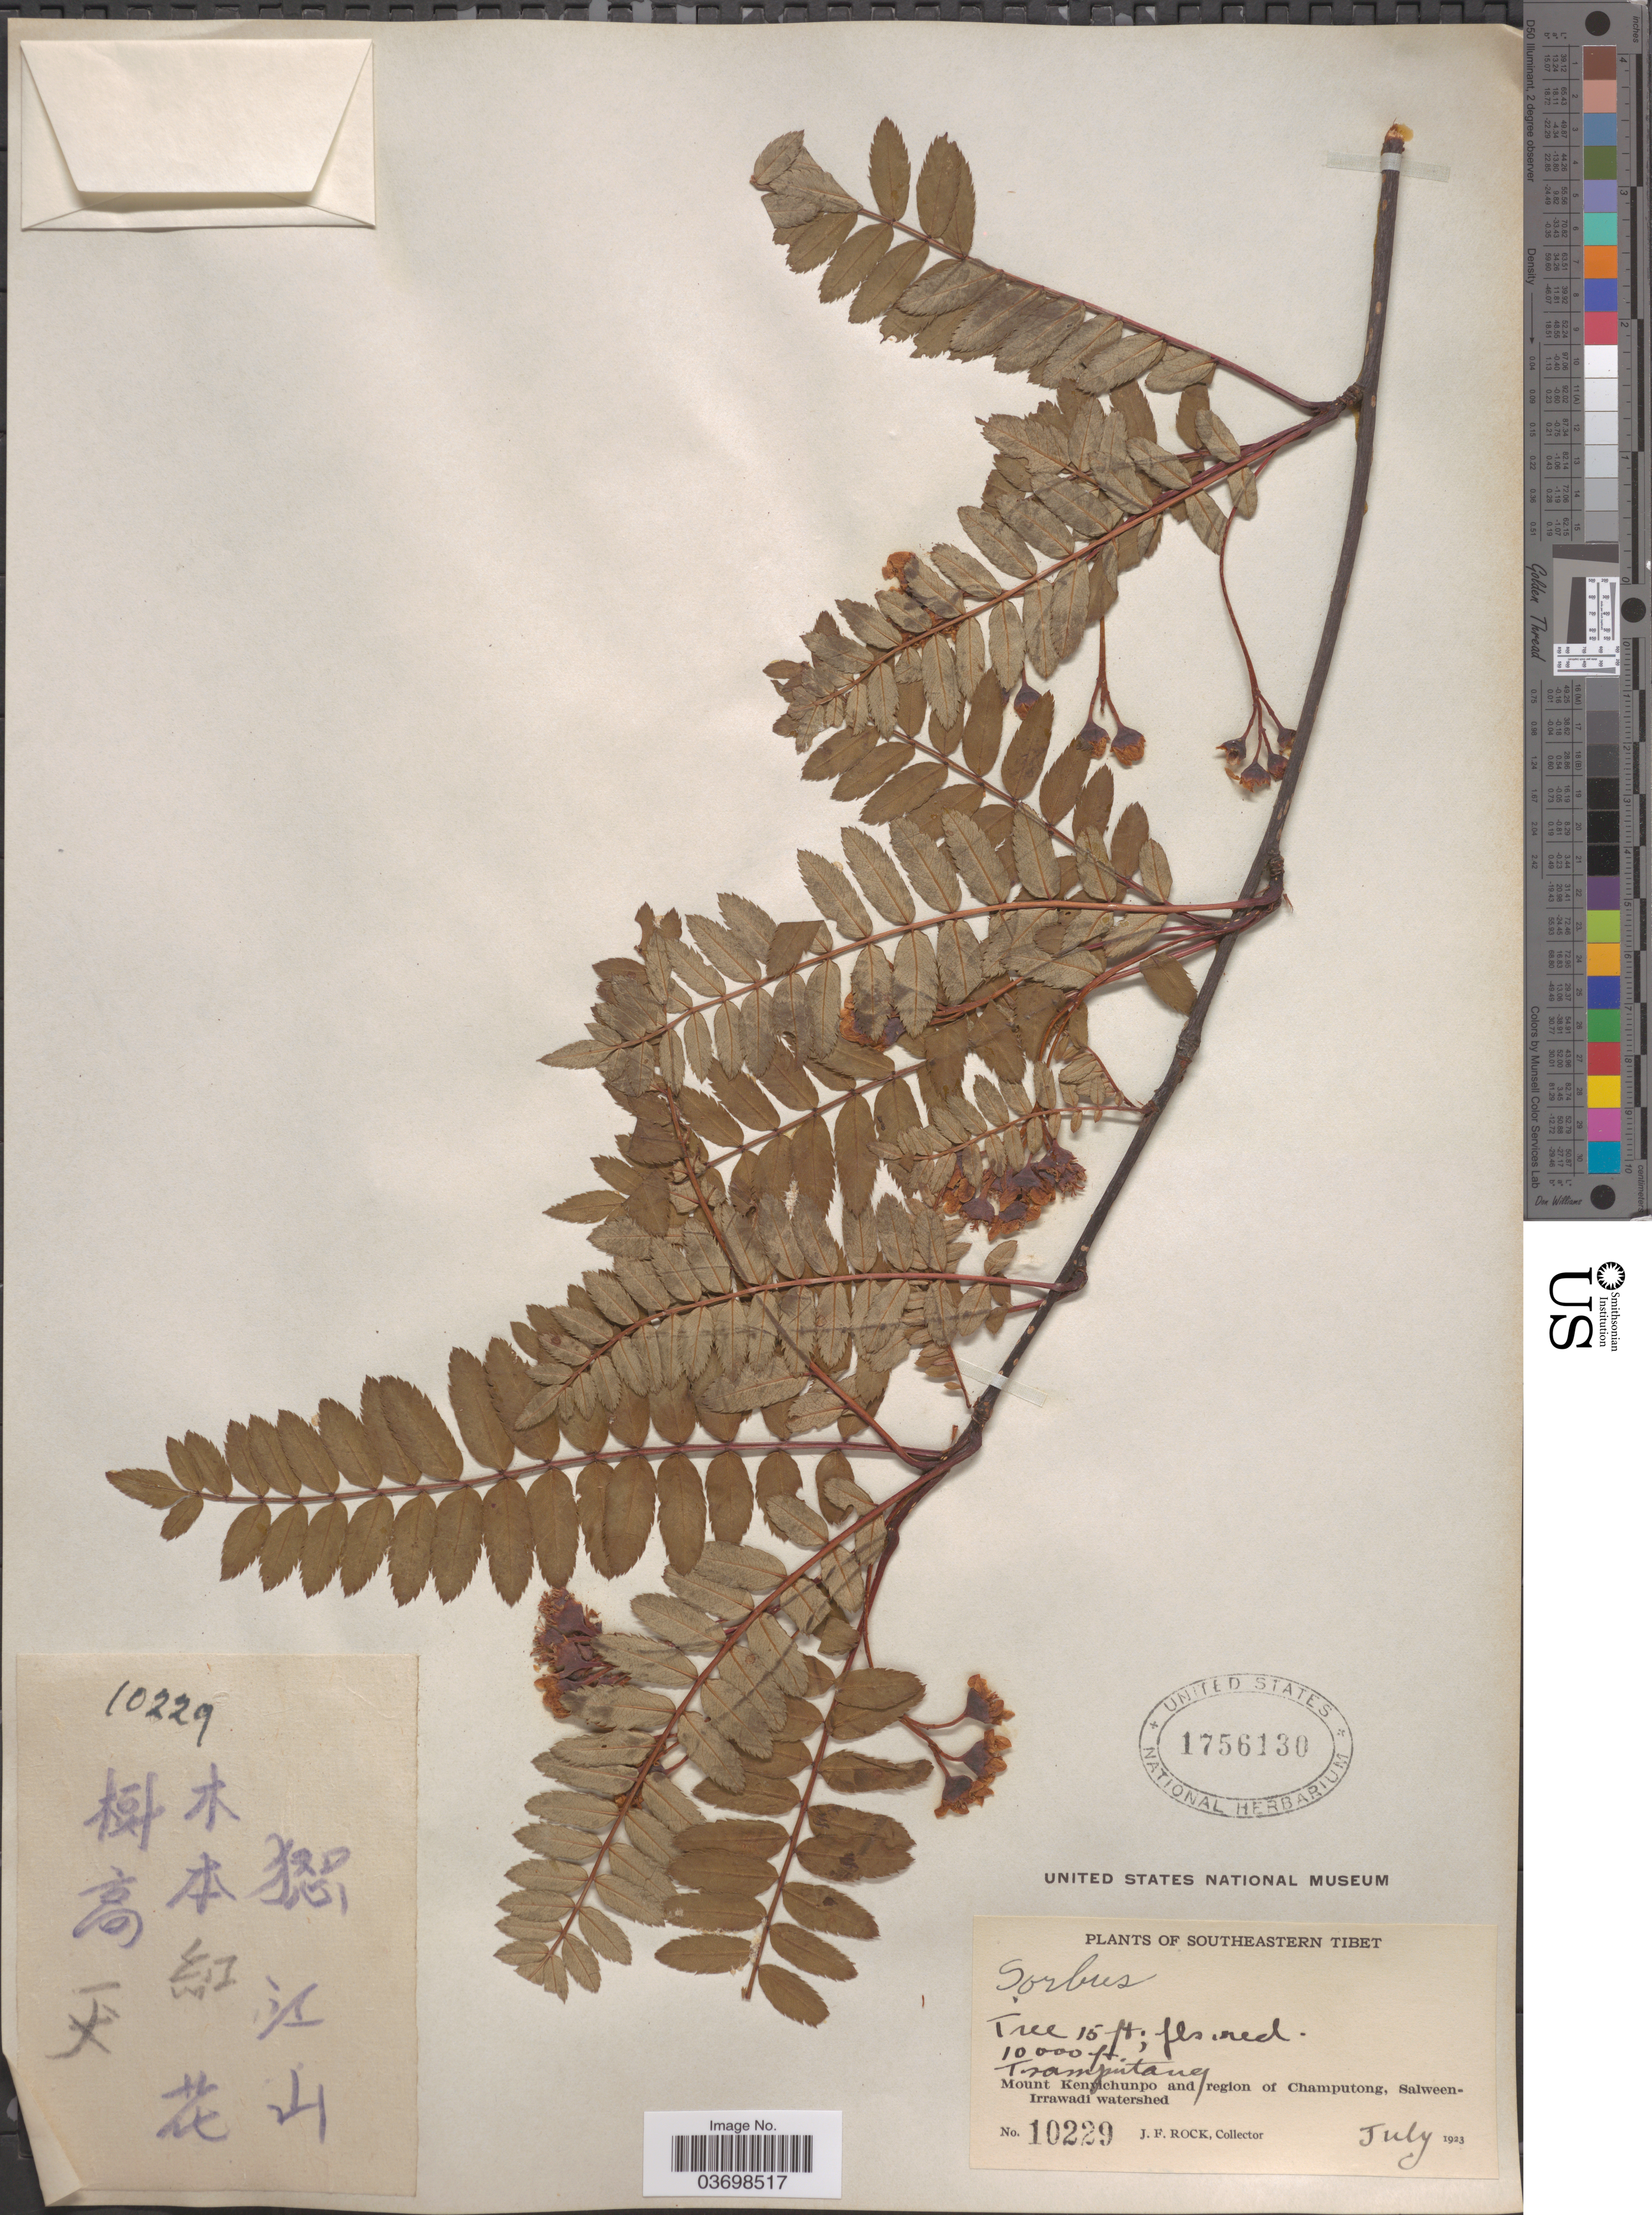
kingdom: Plantae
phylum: Tracheophyta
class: Magnoliopsida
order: Rosales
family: Rosaceae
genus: Sorbus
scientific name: Sorbus sp.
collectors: J. Rock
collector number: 10229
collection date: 1923-07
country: China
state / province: Xizang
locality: Southeastern Tibet. Tramputang [interpreted]. Mount Kenyichunpo and region of Champutong, Salween-Irrawadi watershed.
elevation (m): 3048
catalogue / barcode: US 1756130